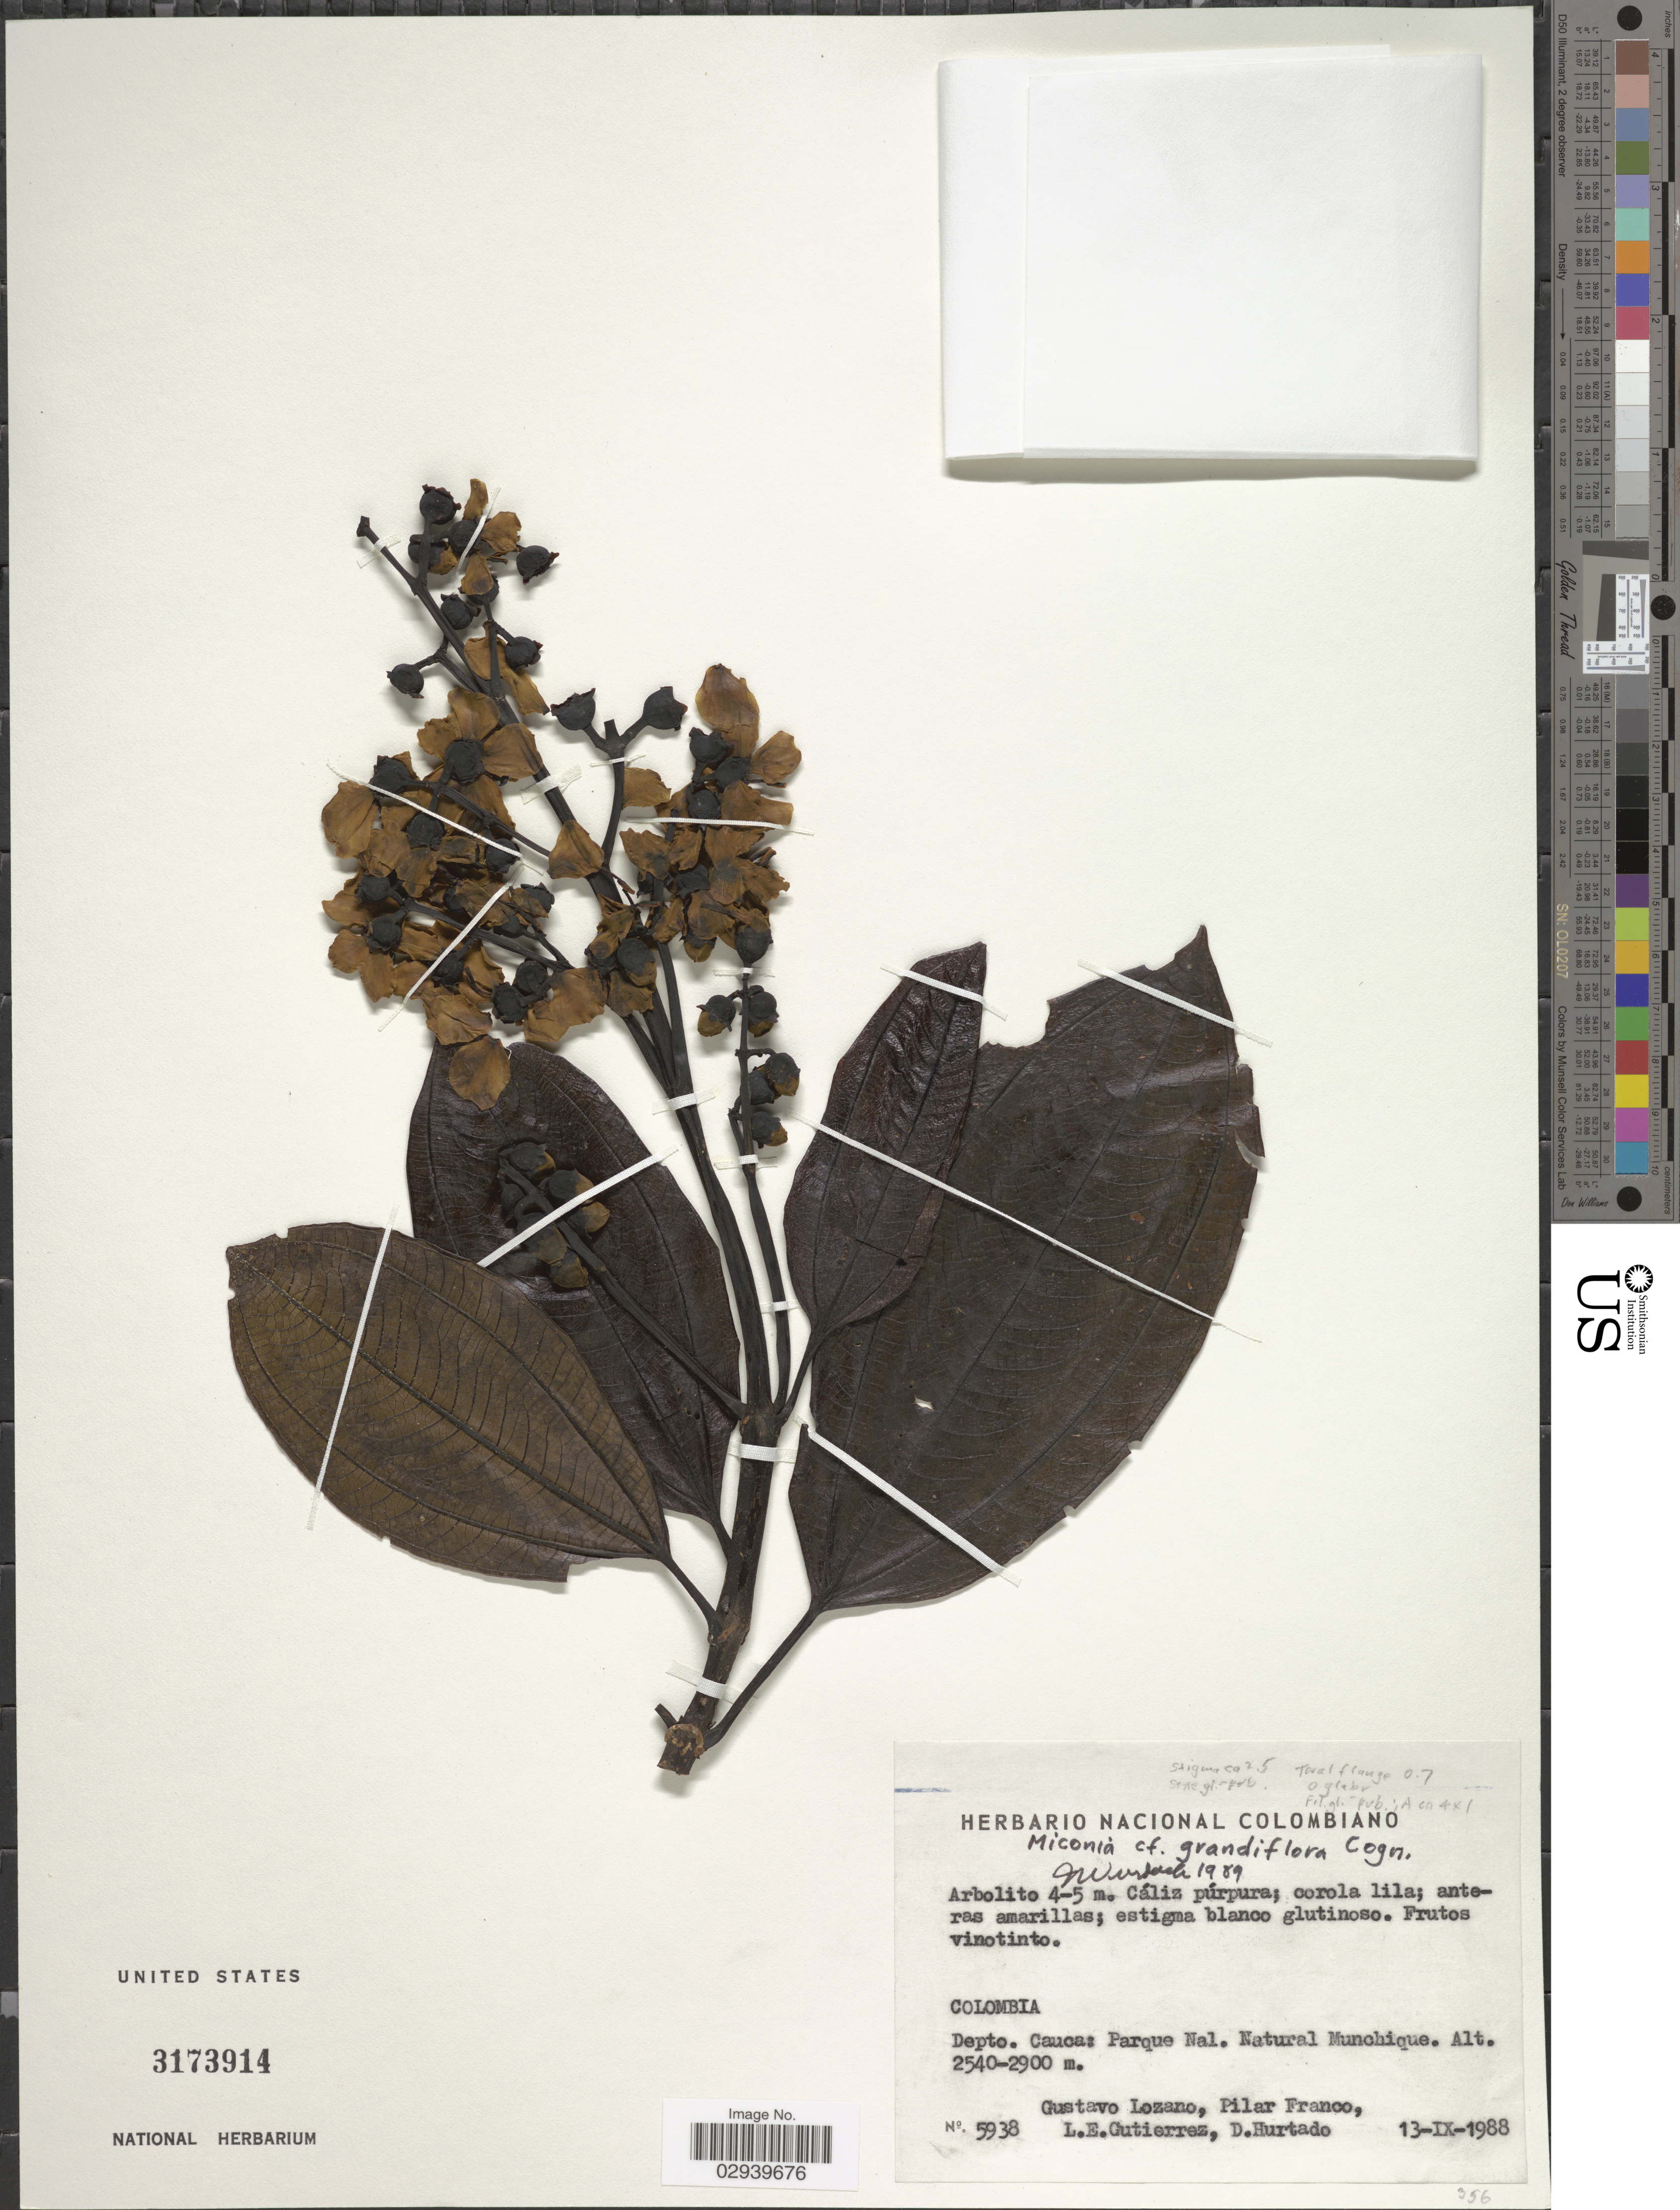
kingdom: Plantae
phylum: Tracheophyta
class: Magnoliopsida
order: Myrtales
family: Melastomataceae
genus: Miconia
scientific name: Miconia grandiflora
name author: Cogn.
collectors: G. Lozano-Contreras, P. Franco Roselli, L. Gutierrez & D. Hurtado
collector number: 5938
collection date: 1988-09-13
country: Colombia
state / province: Cauca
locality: Depto. Cauca: Parque Nal. Natural Munchique.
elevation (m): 2540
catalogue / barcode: US 3173914